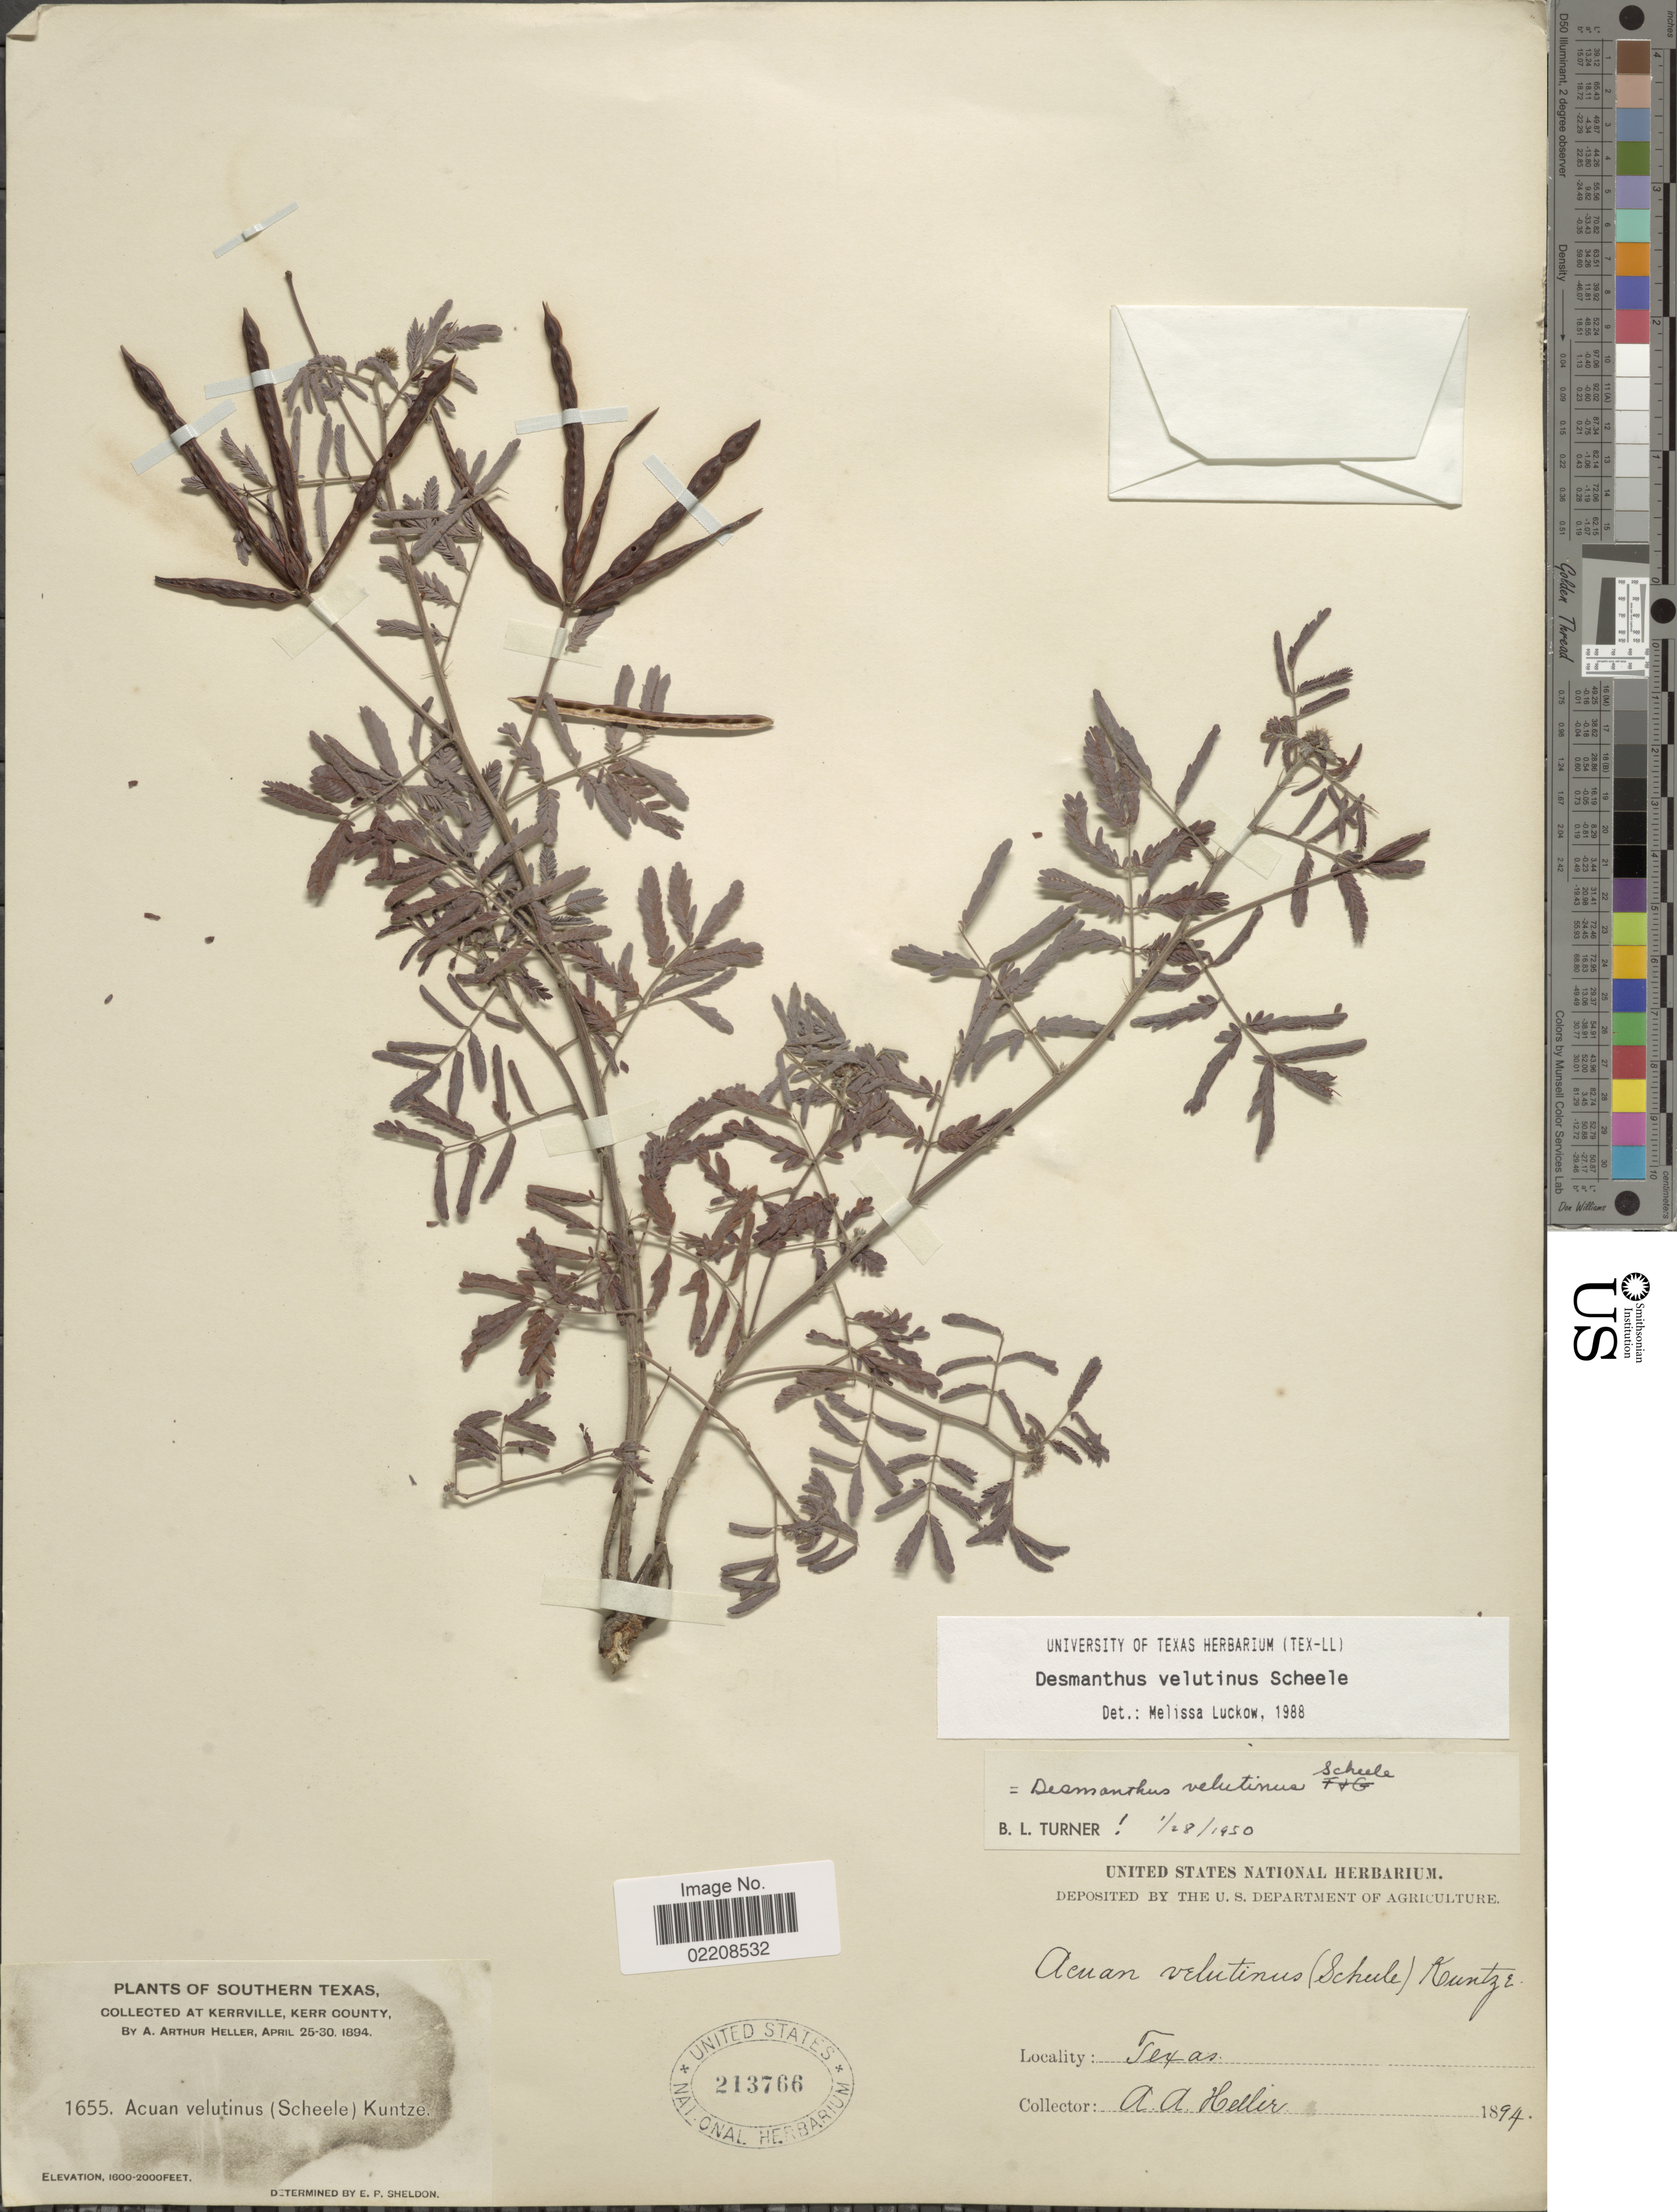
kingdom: Plantae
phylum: Tracheophyta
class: Magnoliopsida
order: Fabales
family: Fabaceae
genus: Desmanthus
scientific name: Desmanthus velutinus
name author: Scheele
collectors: A. A. Heller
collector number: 1655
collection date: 1894-04-25/1894-04-30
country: United States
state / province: Texas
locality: Southern Texas. At Kerrville, Kerr County.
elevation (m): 488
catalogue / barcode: US 213766